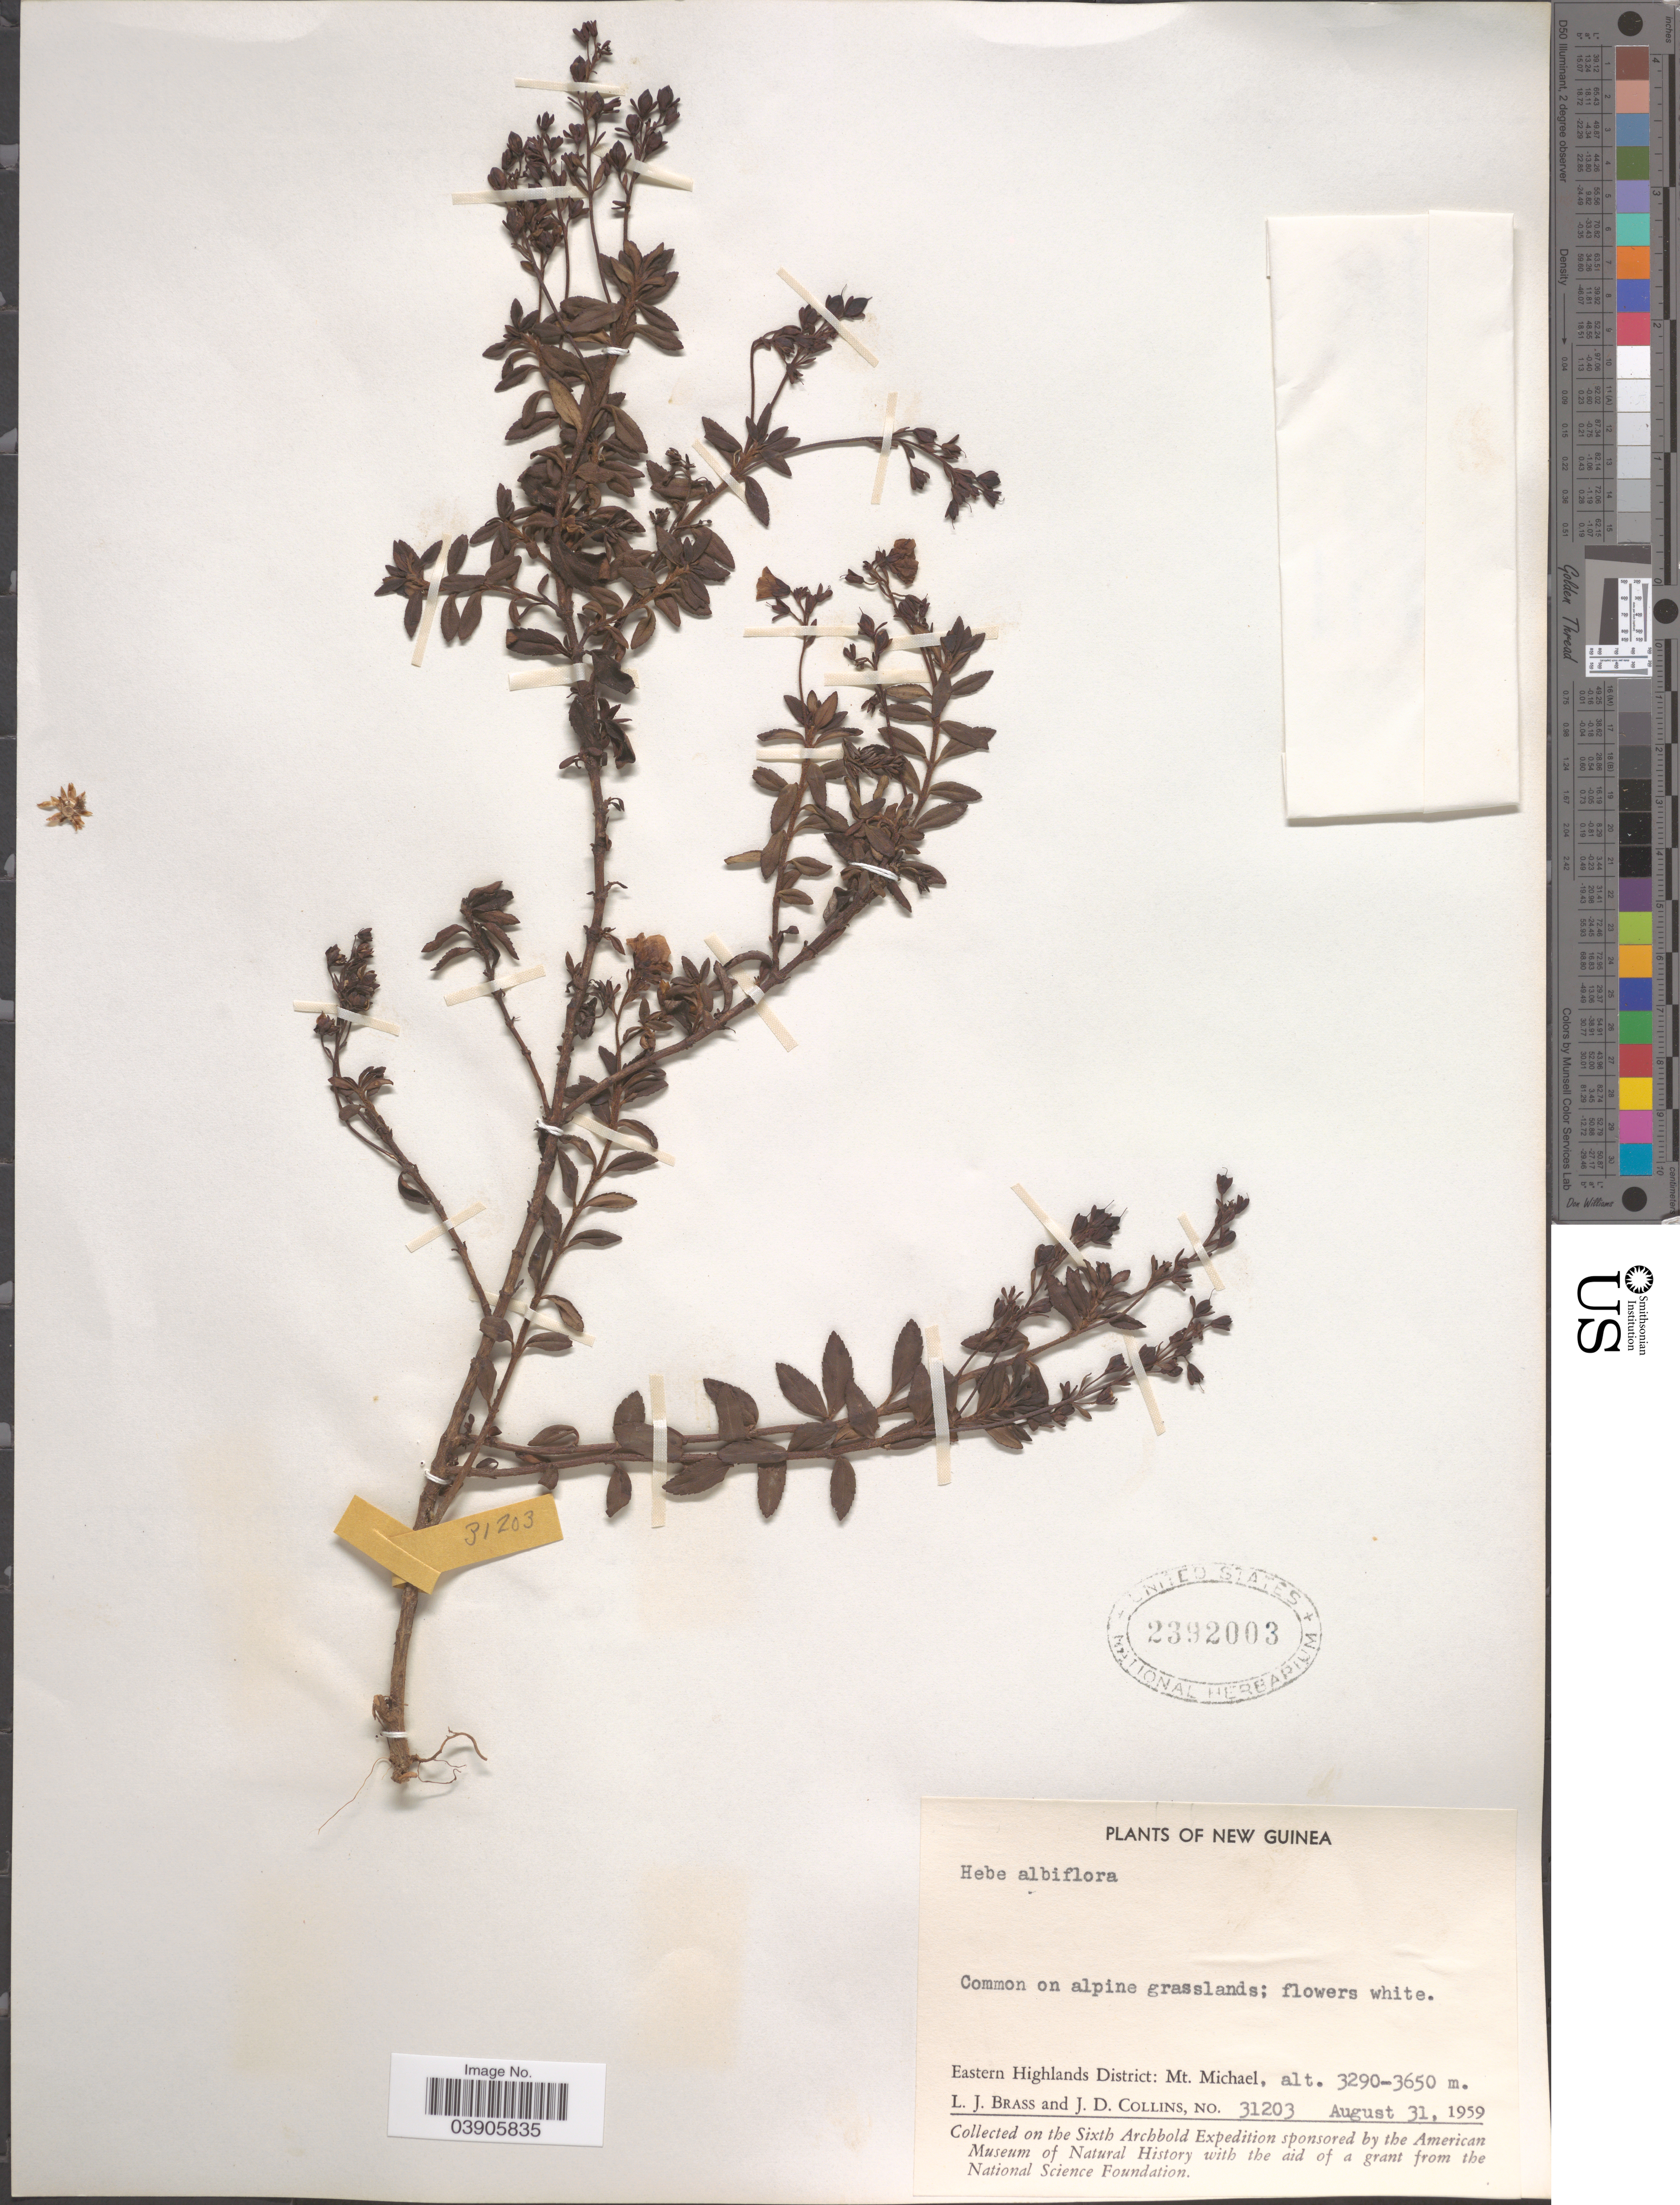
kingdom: Plantae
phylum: Tracheophyta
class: Magnoliopsida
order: Lamiales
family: Plantaginaceae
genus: Hebe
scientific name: Hebe albiflora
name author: Pennell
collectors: L. J. Brass & J. Collins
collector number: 31203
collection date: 1959-08-31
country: Papua New Guinea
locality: New Guinea. Eastern Highlands District: Mt. Michael.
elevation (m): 3290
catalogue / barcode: US 2392003